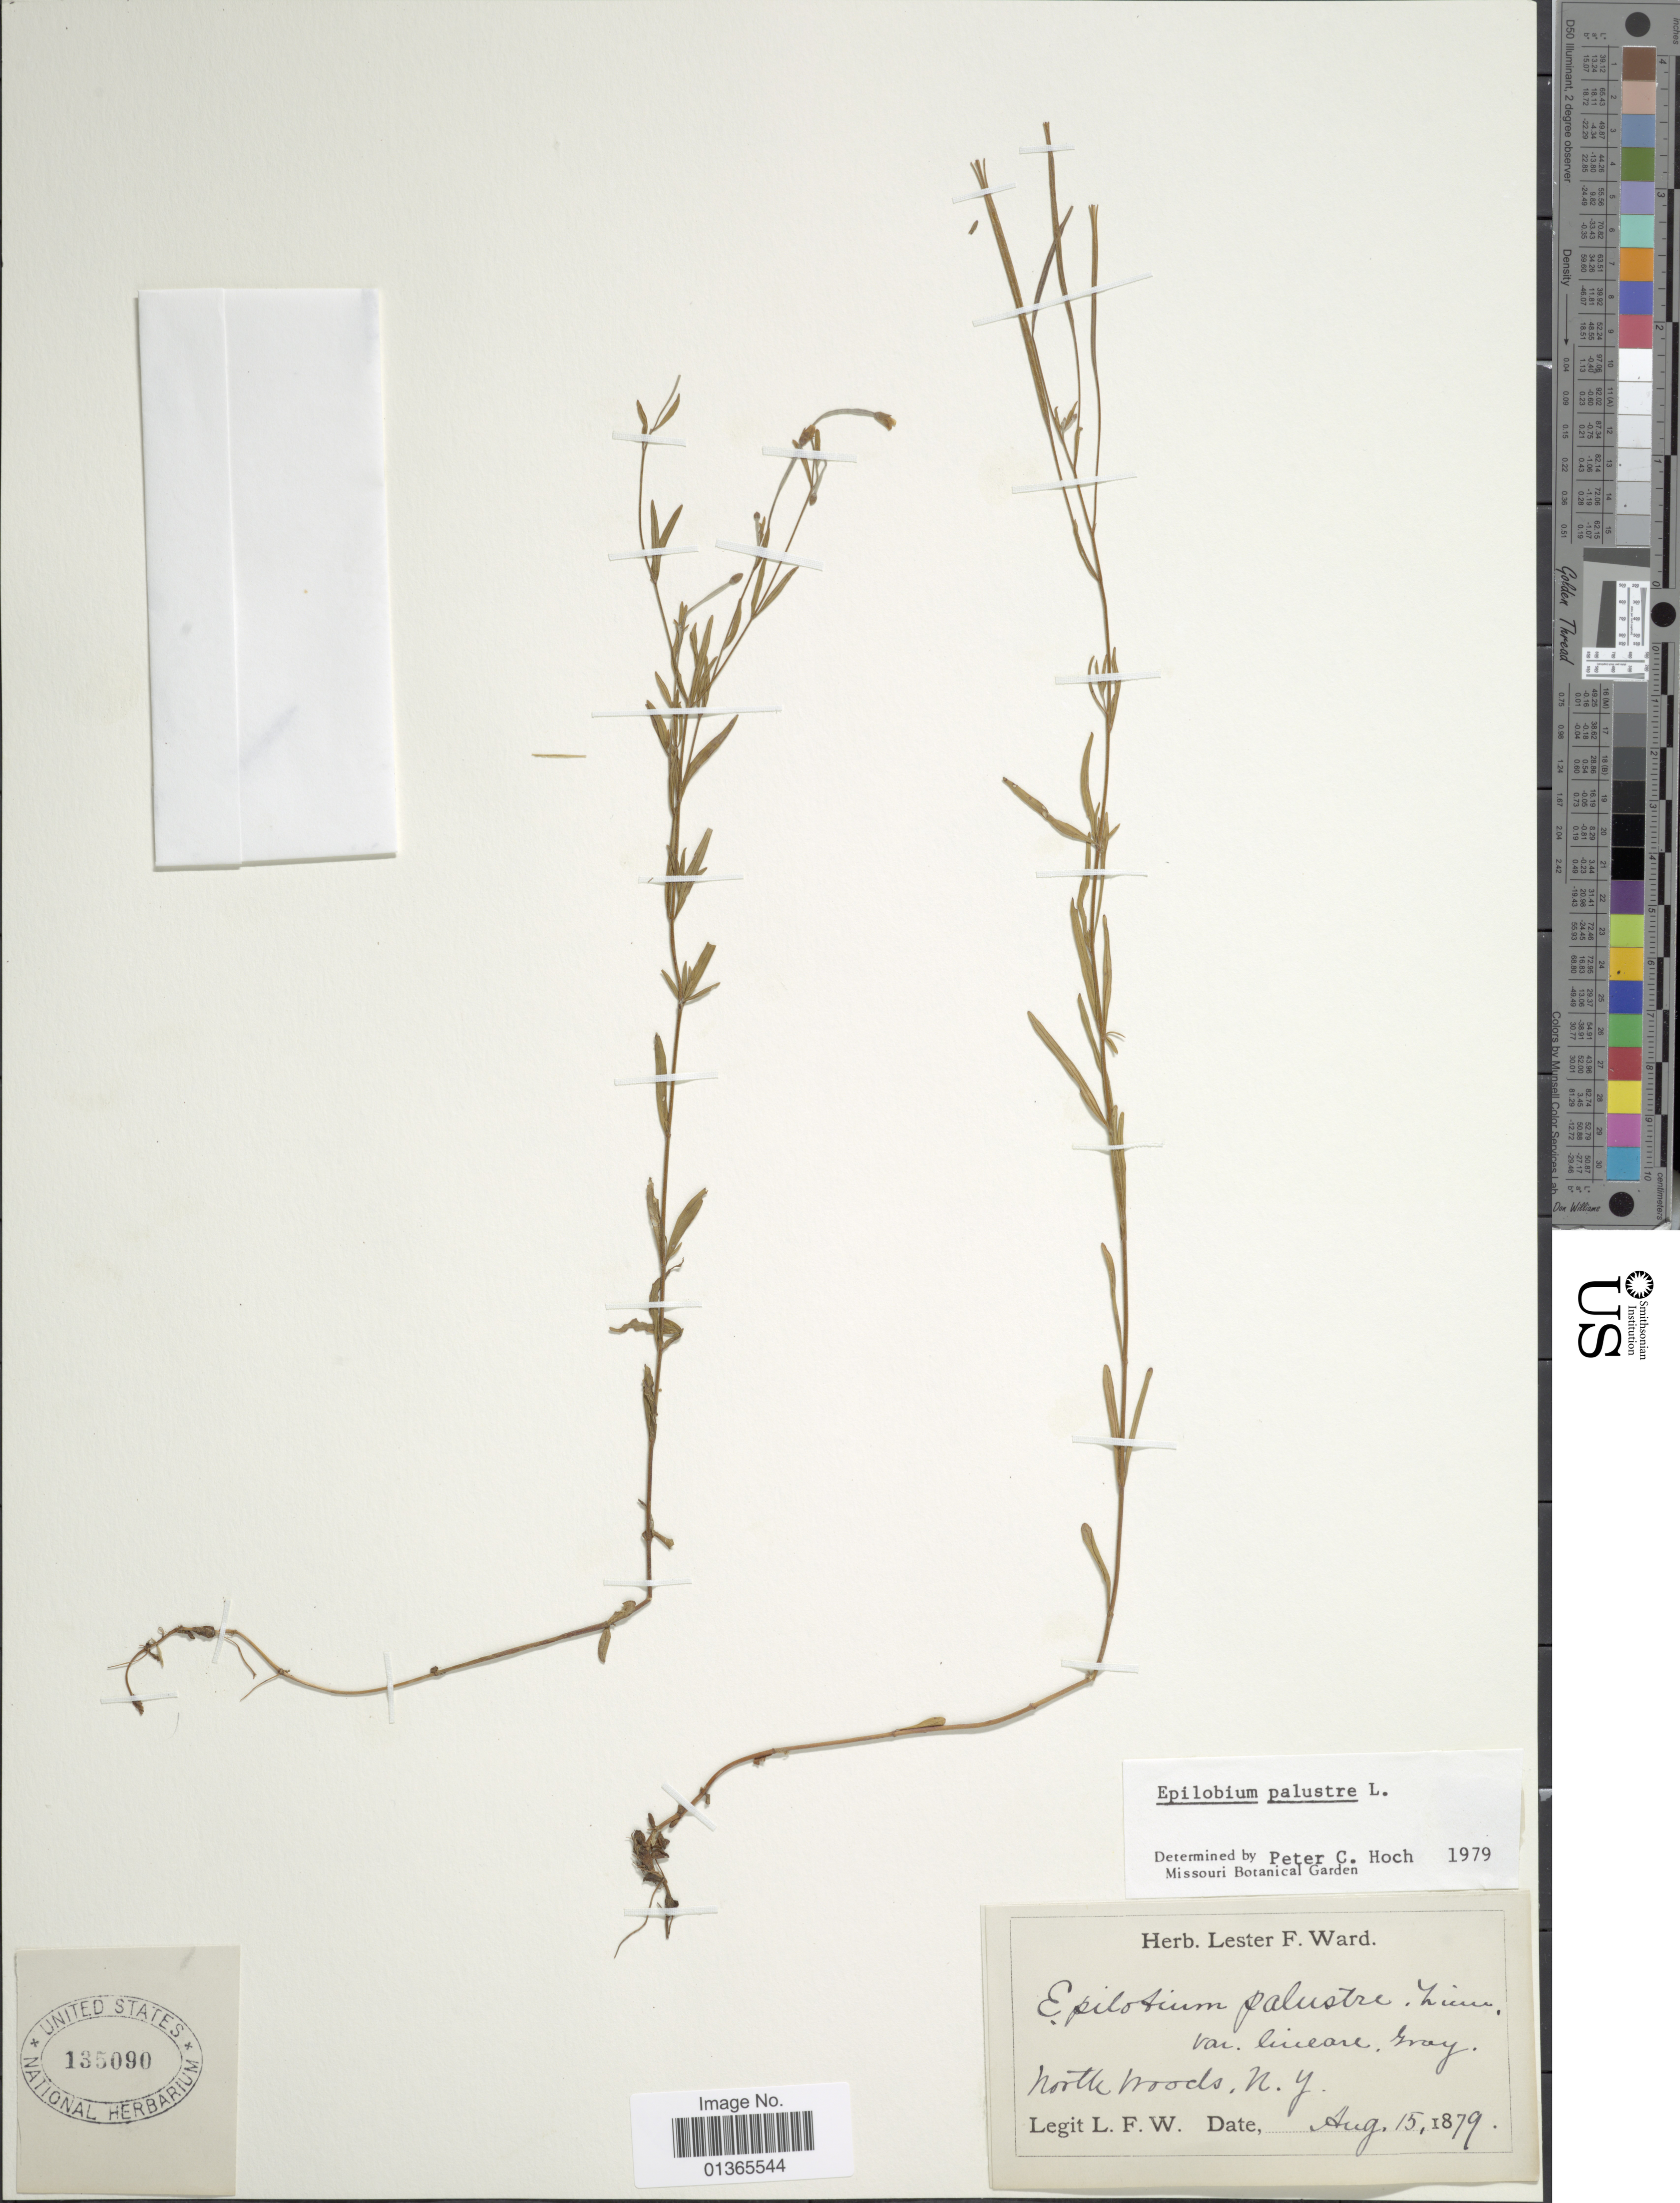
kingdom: Plantae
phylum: Tracheophyta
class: Magnoliopsida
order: Myrtales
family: Onagraceae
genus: Epilobium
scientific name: Epilobium palustre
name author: L.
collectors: L. F. Ward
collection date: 1879-08-15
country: United States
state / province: New York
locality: North Woods.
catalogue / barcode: US 135090